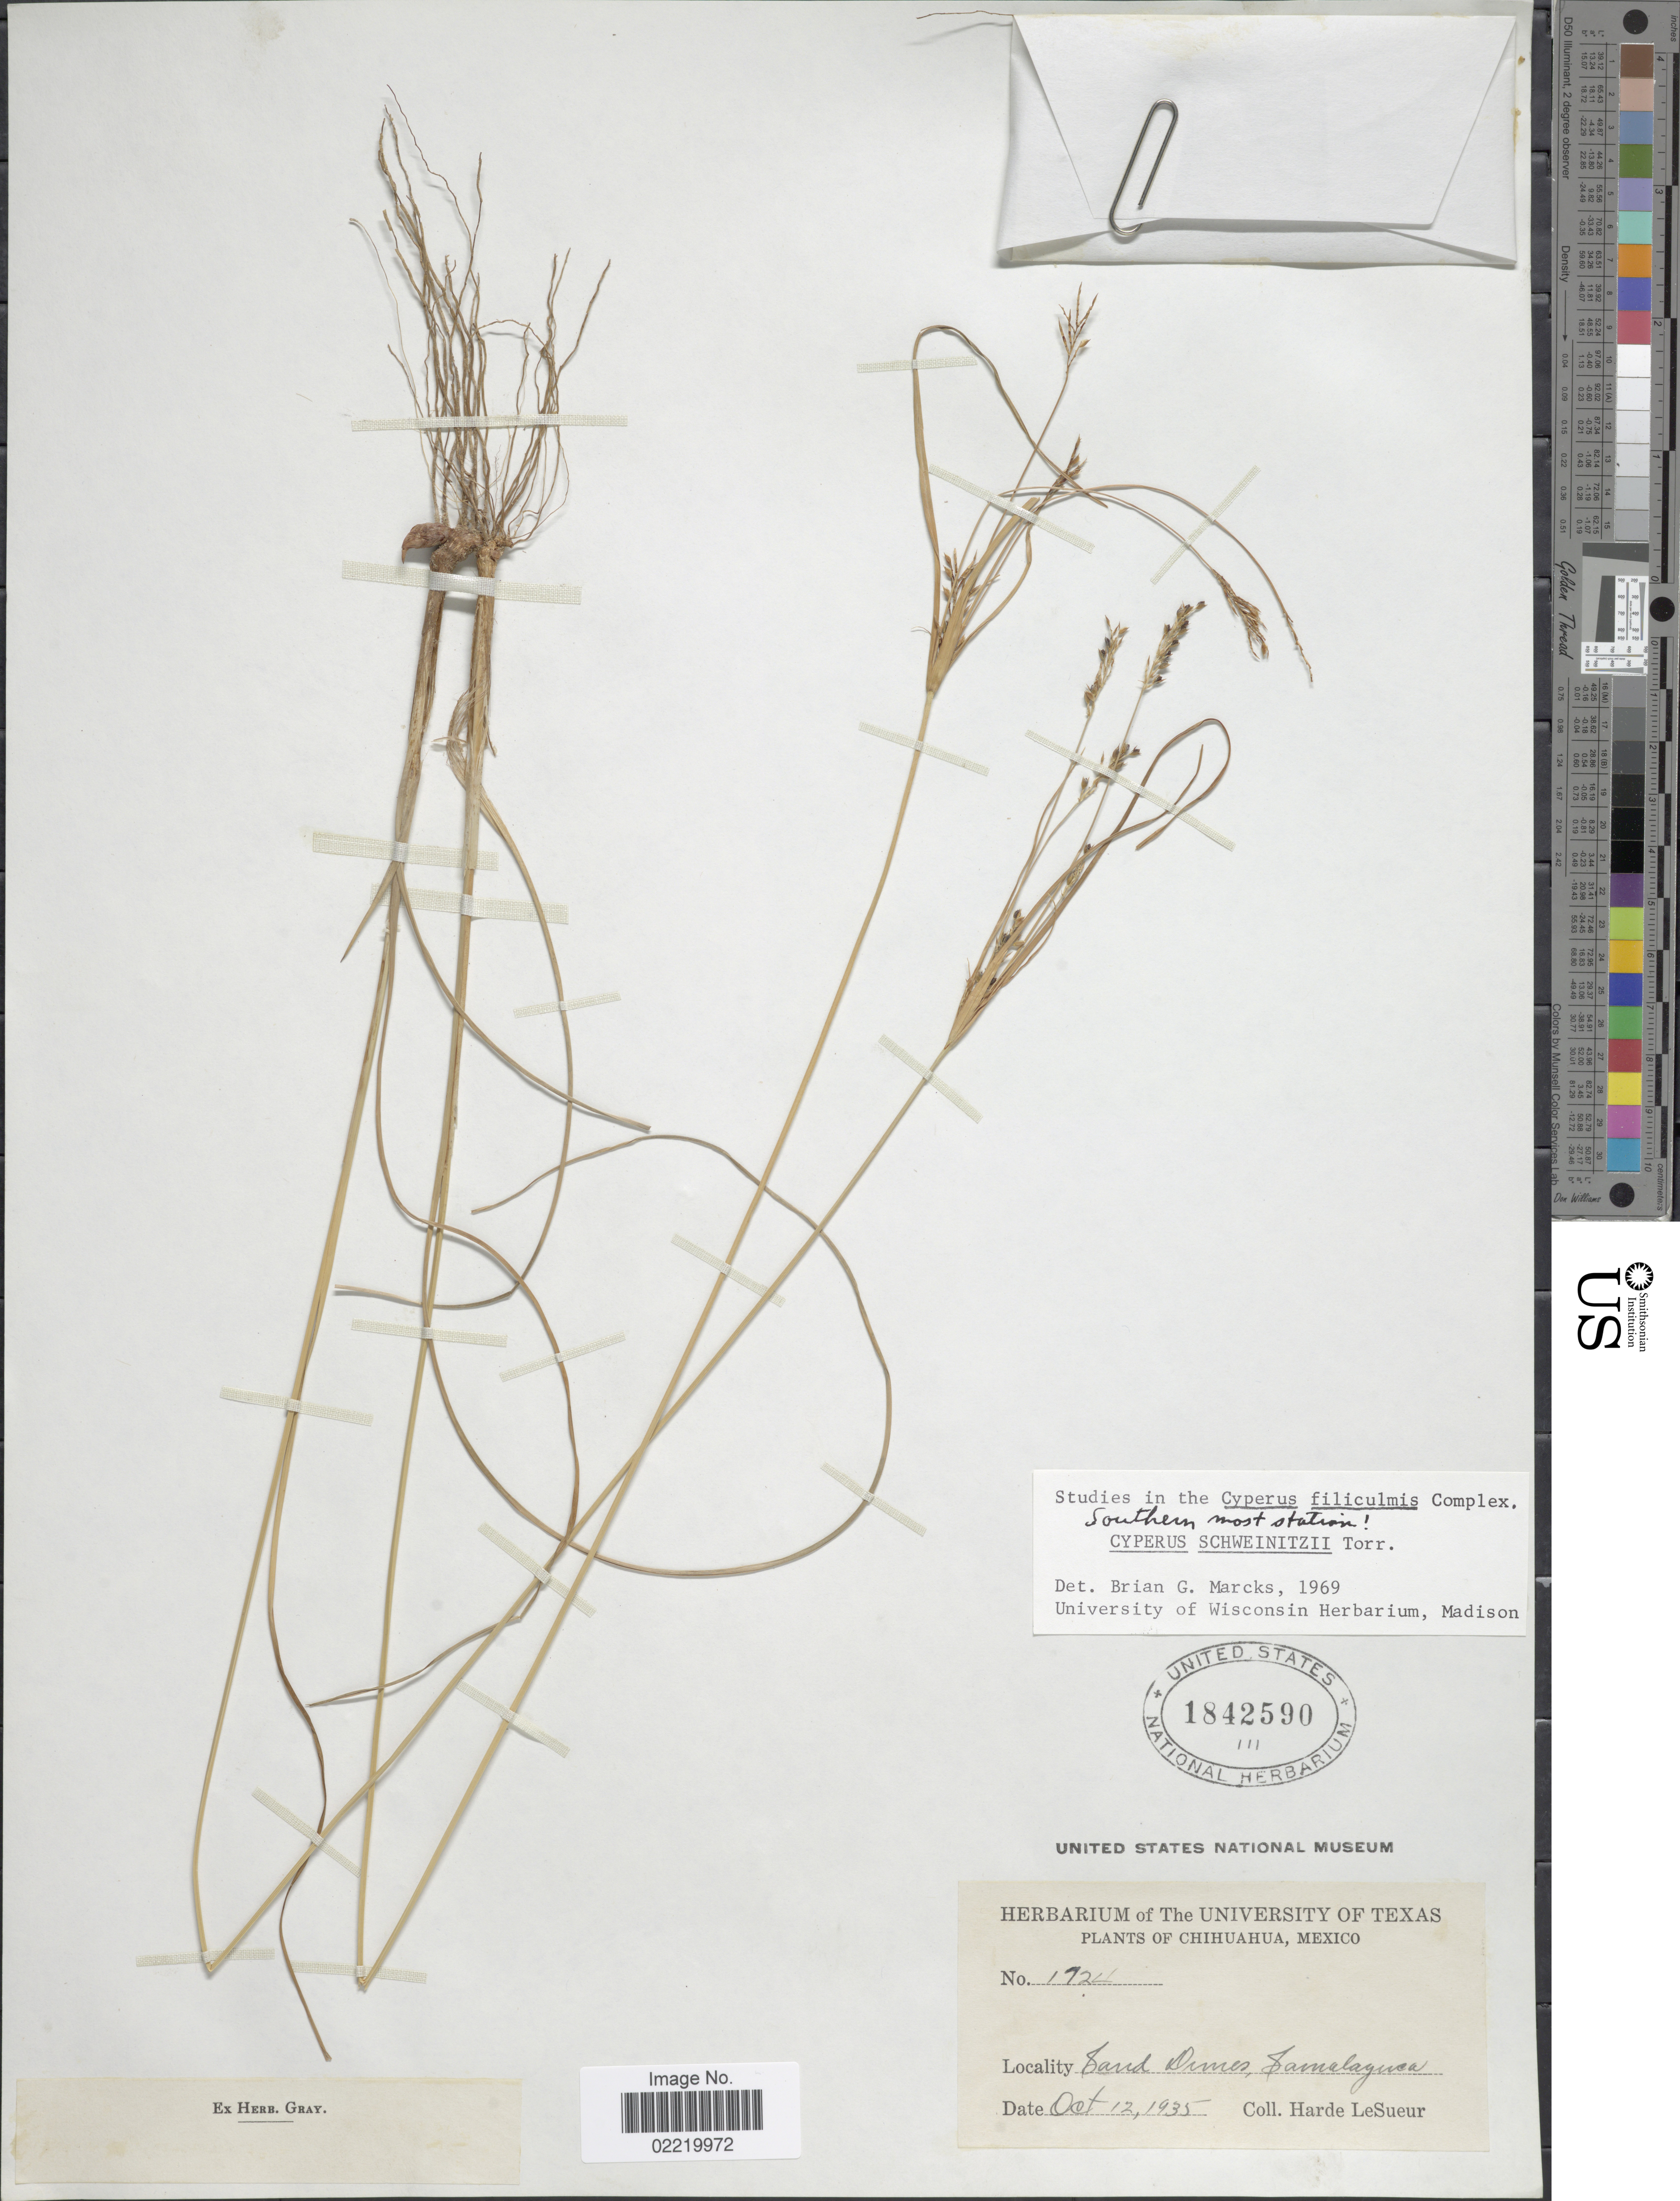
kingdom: Plantae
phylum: Tracheophyta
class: Liliopsida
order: Poales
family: Cyperaceae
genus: Cyperus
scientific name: Cyperus schweinitzii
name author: Torr.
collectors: H. LeSueur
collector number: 1724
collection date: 1935-10-12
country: Mexico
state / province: Chihuahua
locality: Sand dunes, Samalaguca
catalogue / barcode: US 1842590